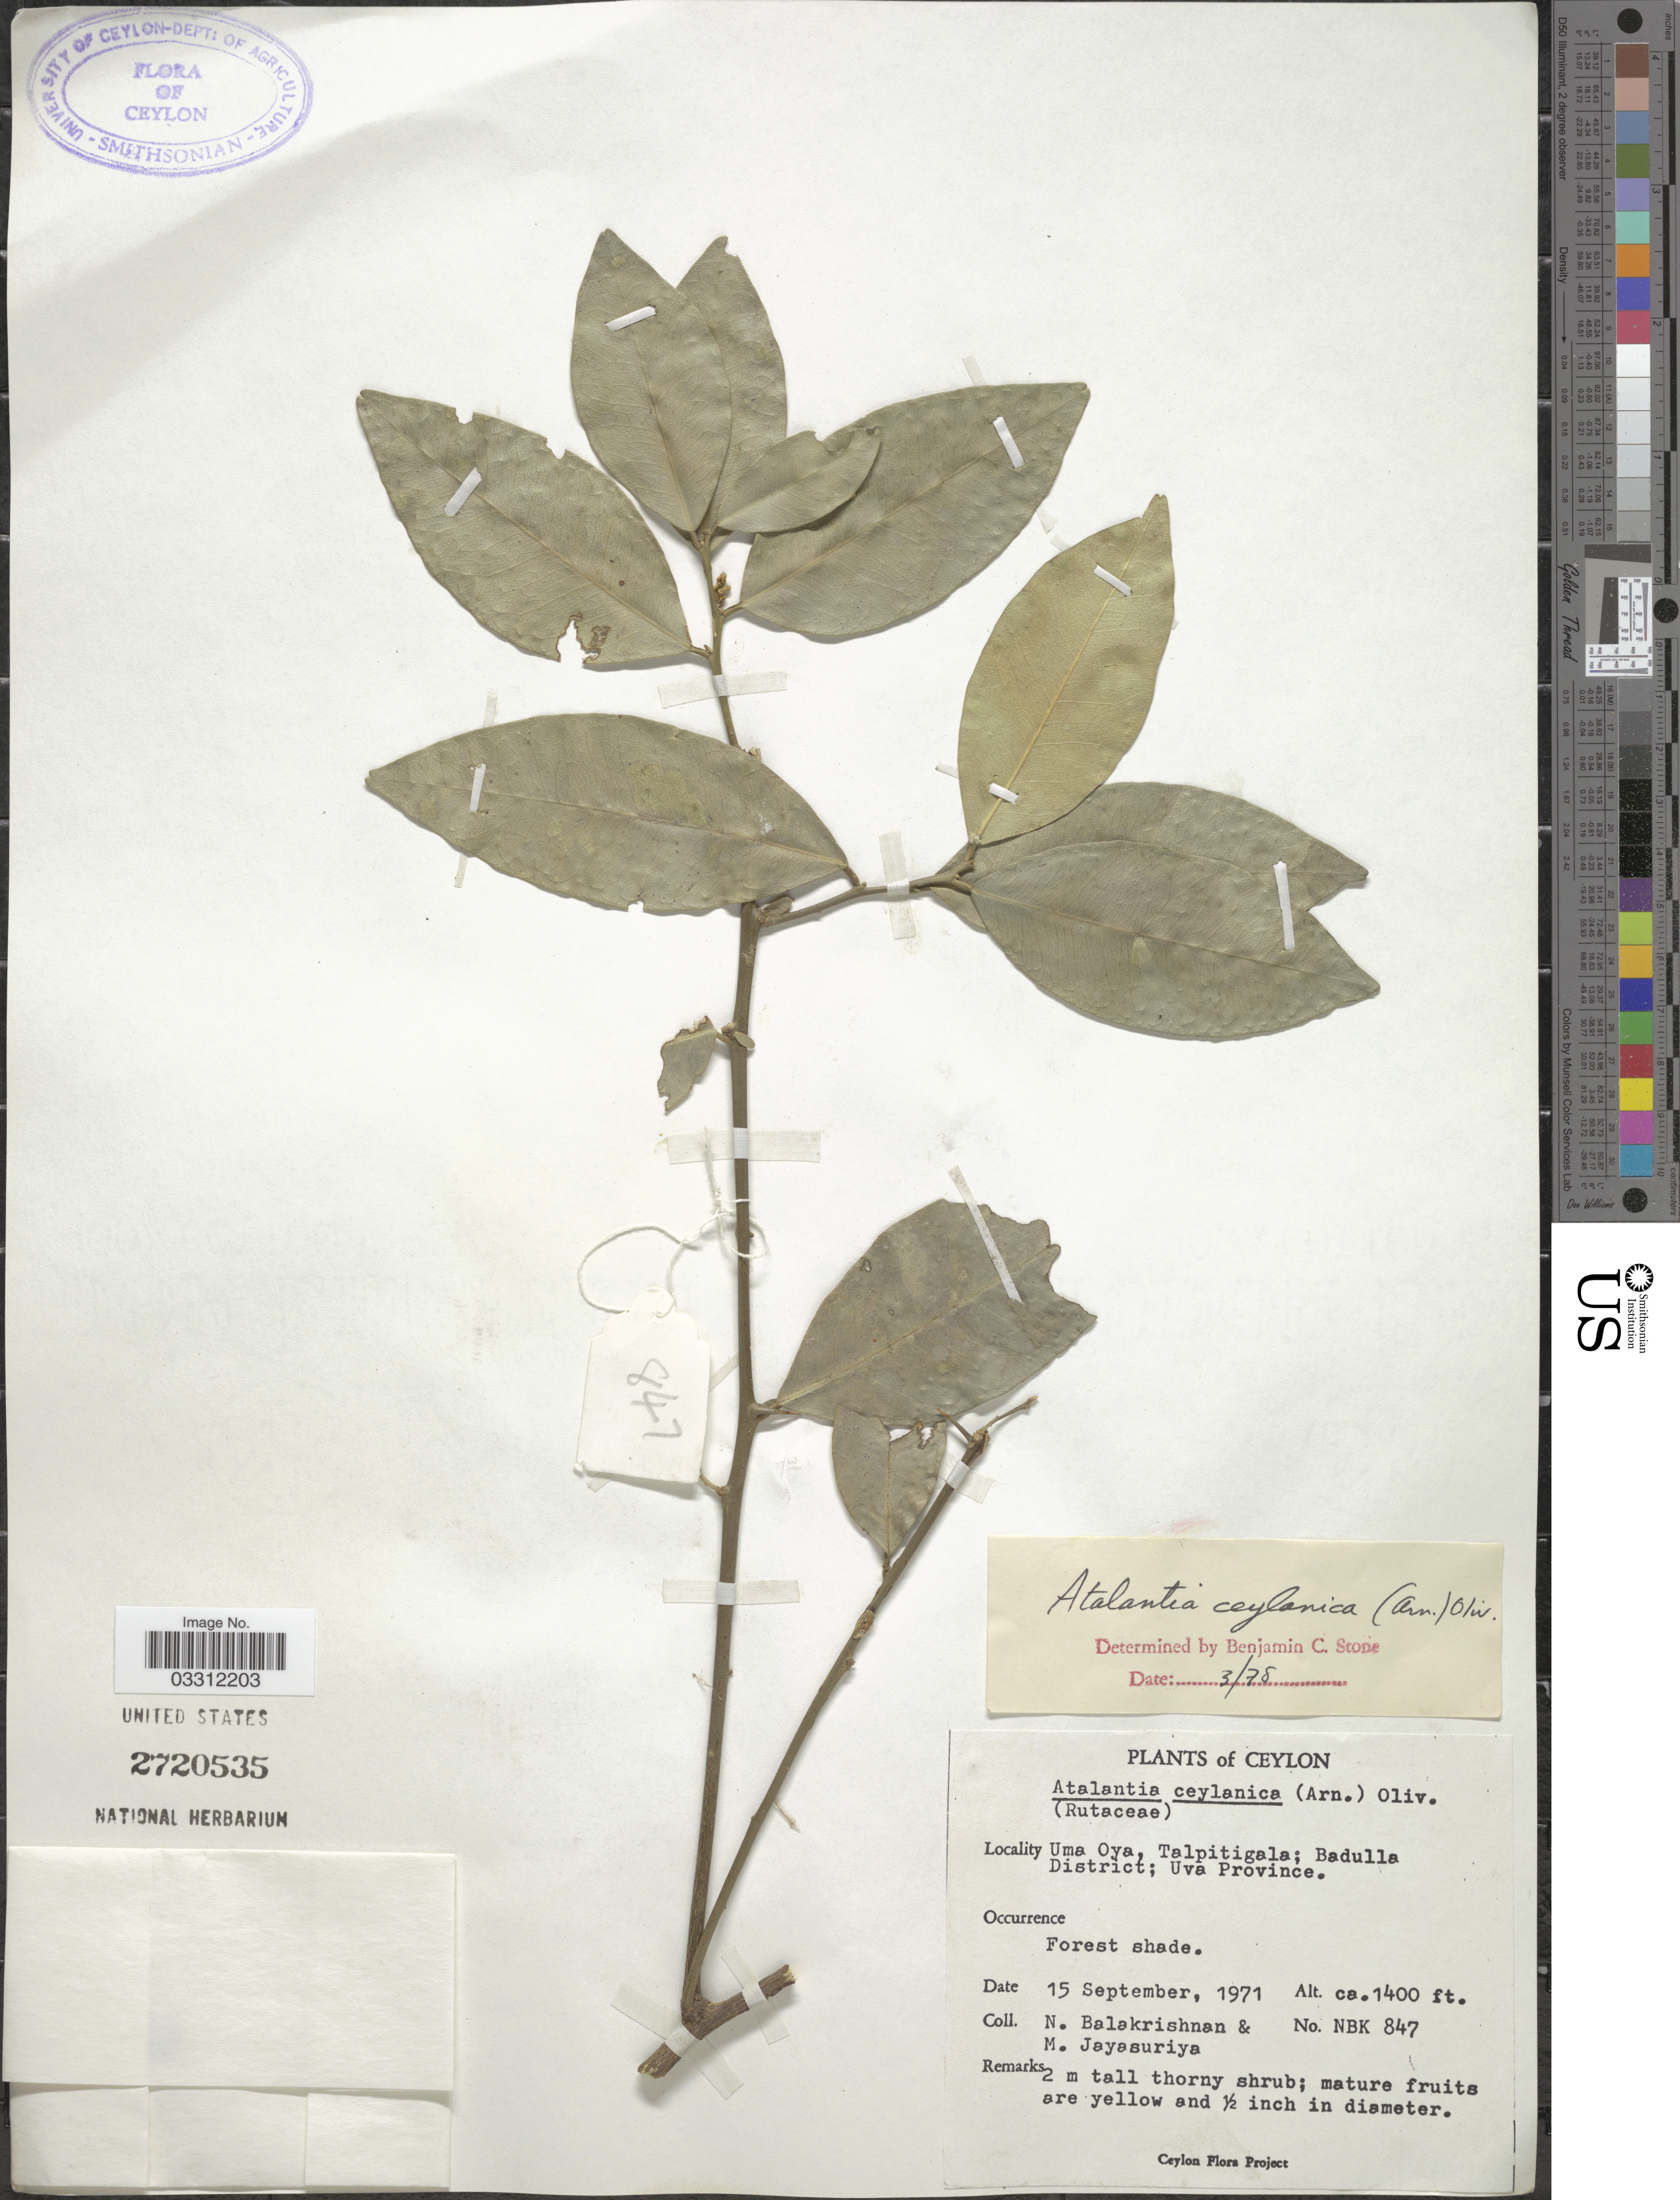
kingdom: Plantae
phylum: Tracheophyta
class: Magnoliopsida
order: Sapindales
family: Rutaceae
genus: Atalantia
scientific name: Atalantia ceylanica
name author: (Arn.) Oliv.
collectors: N. Balakrishnan & M. Jayasuriya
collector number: NBK847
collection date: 1971-09-15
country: Sri Lanka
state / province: Uva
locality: Ceylon, Uma Oya, Talpitigala; Badulla District.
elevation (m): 427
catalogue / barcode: US 2720535